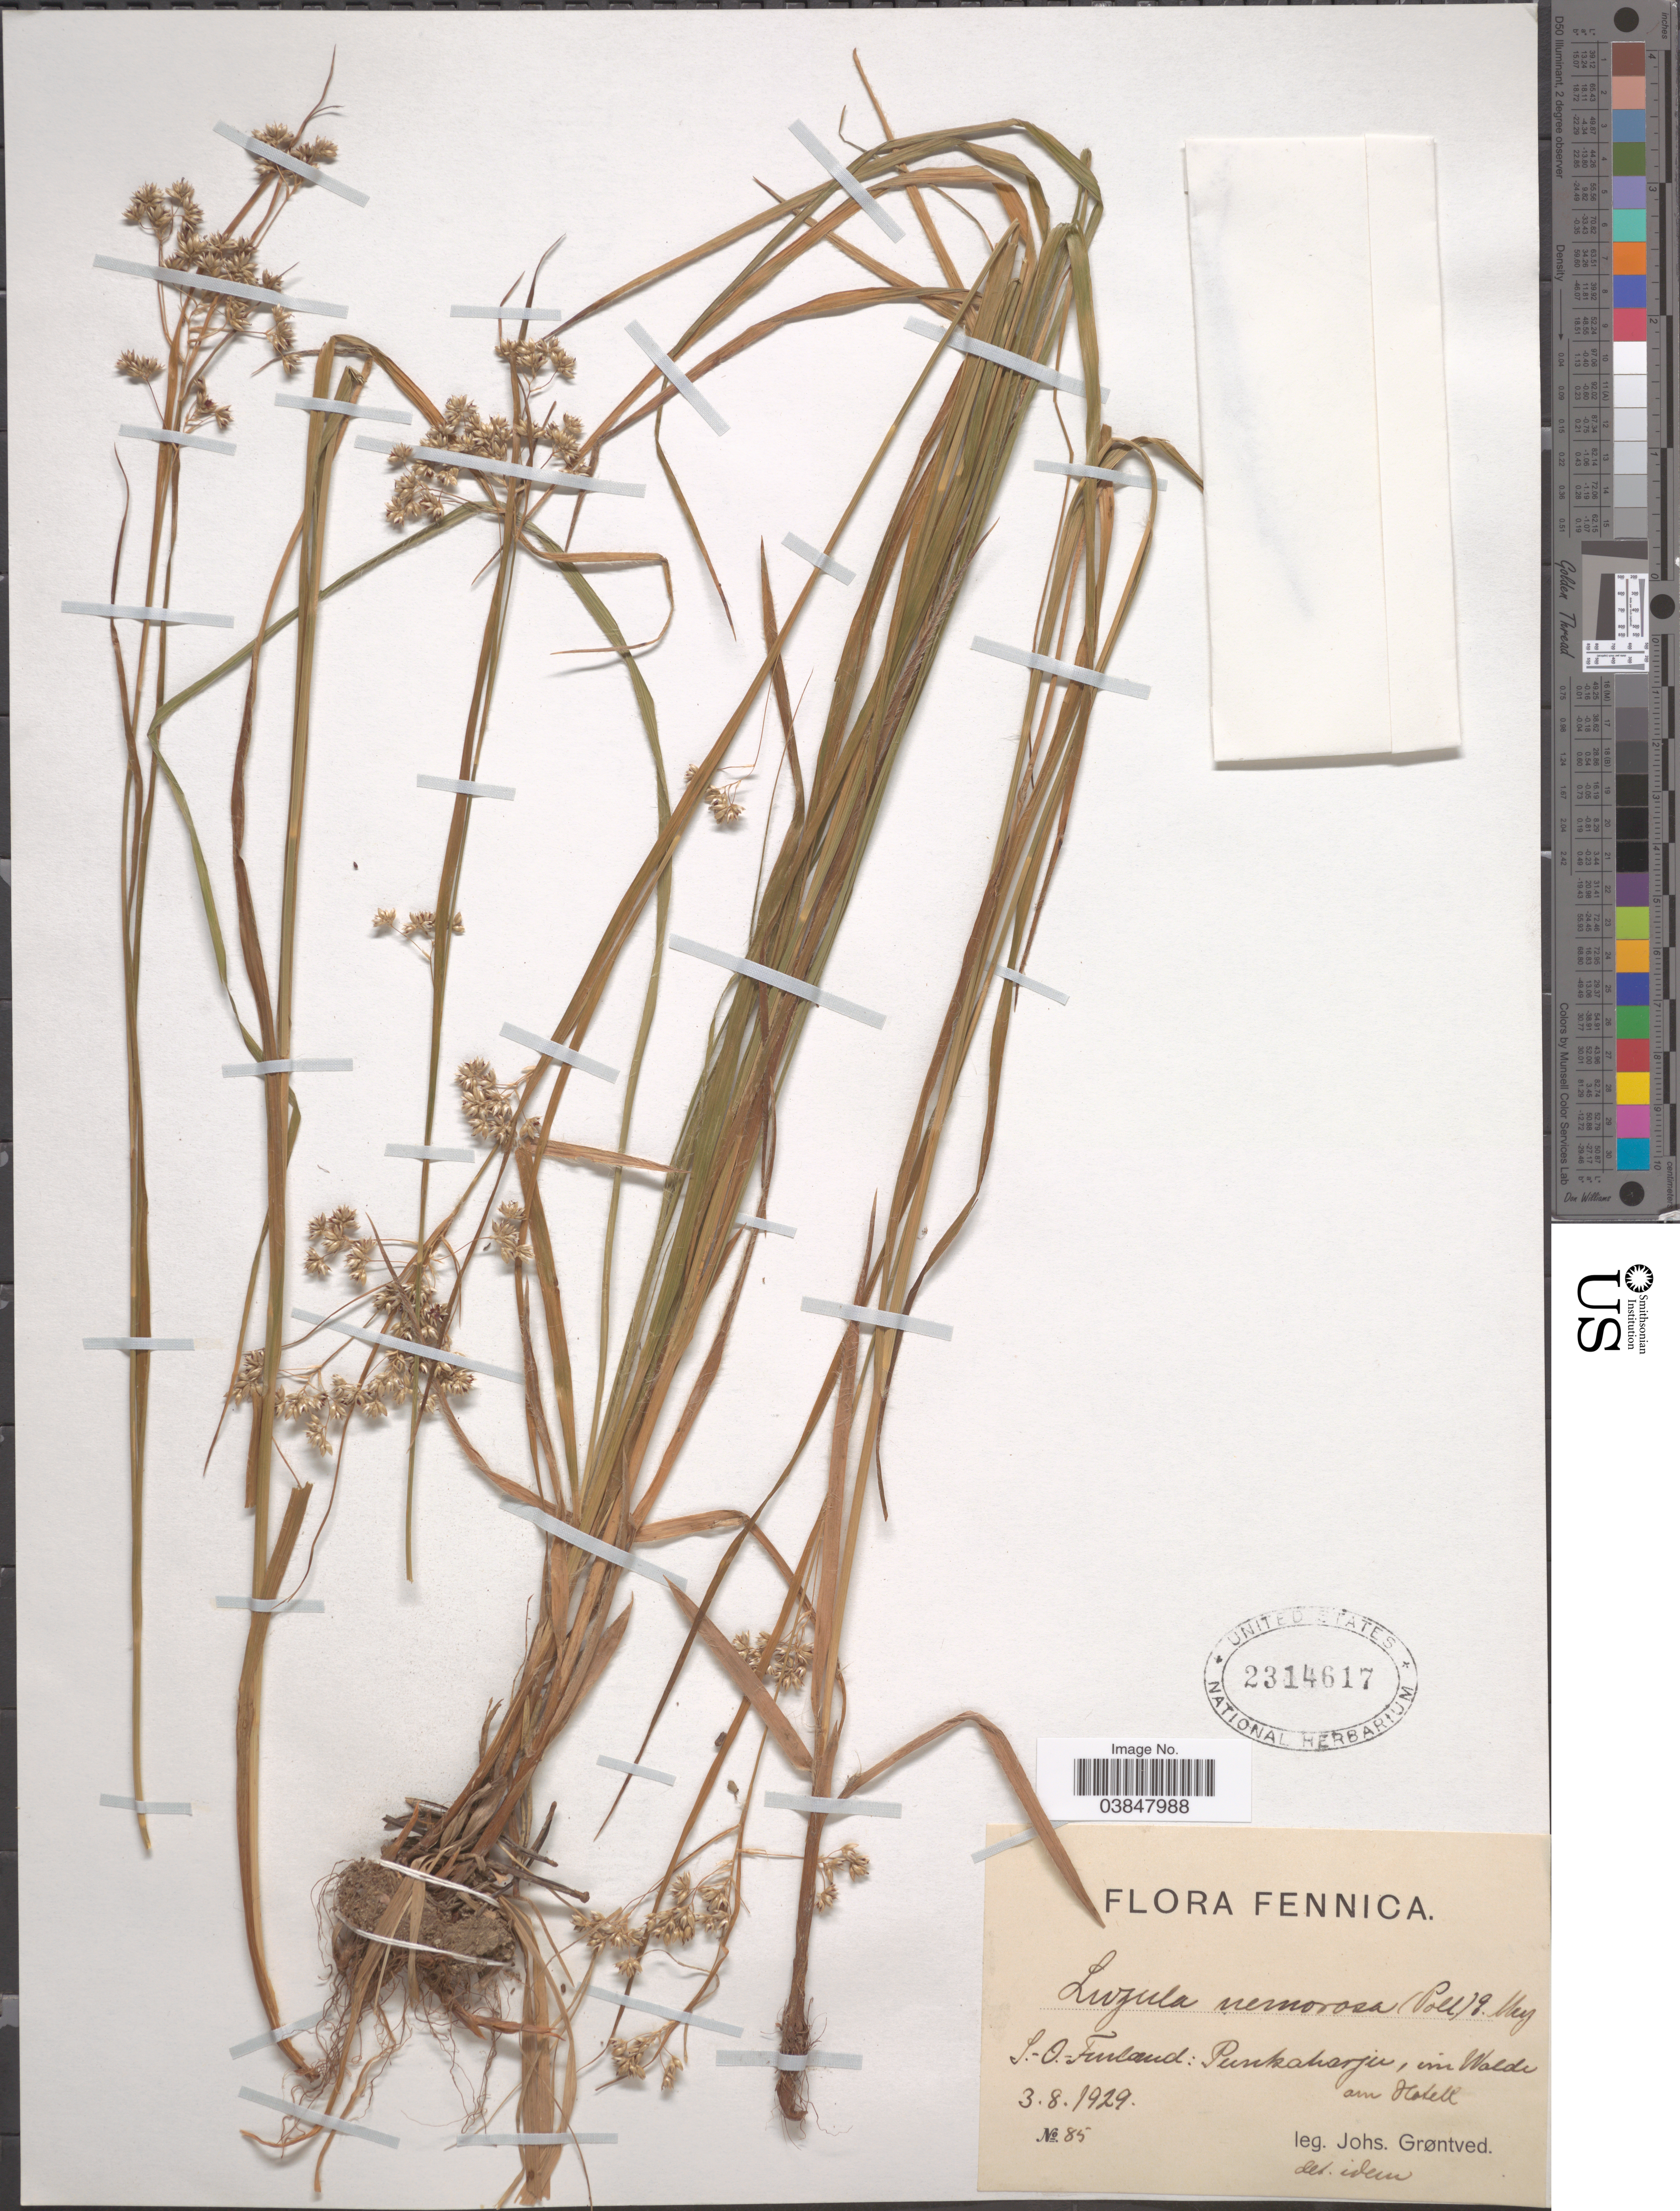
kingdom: Plantae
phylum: Tracheophyta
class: Liliopsida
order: Poales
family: Juncaceae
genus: Luzula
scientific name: Luzula luzuloides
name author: (Lam.) Dandy & Wilmott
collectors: J. Grøntved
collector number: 85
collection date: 1929-08-03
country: Finland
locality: S.-O.- Finland: Punkaharju, im Walde am Hasell [interpreted].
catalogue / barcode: US 2314617